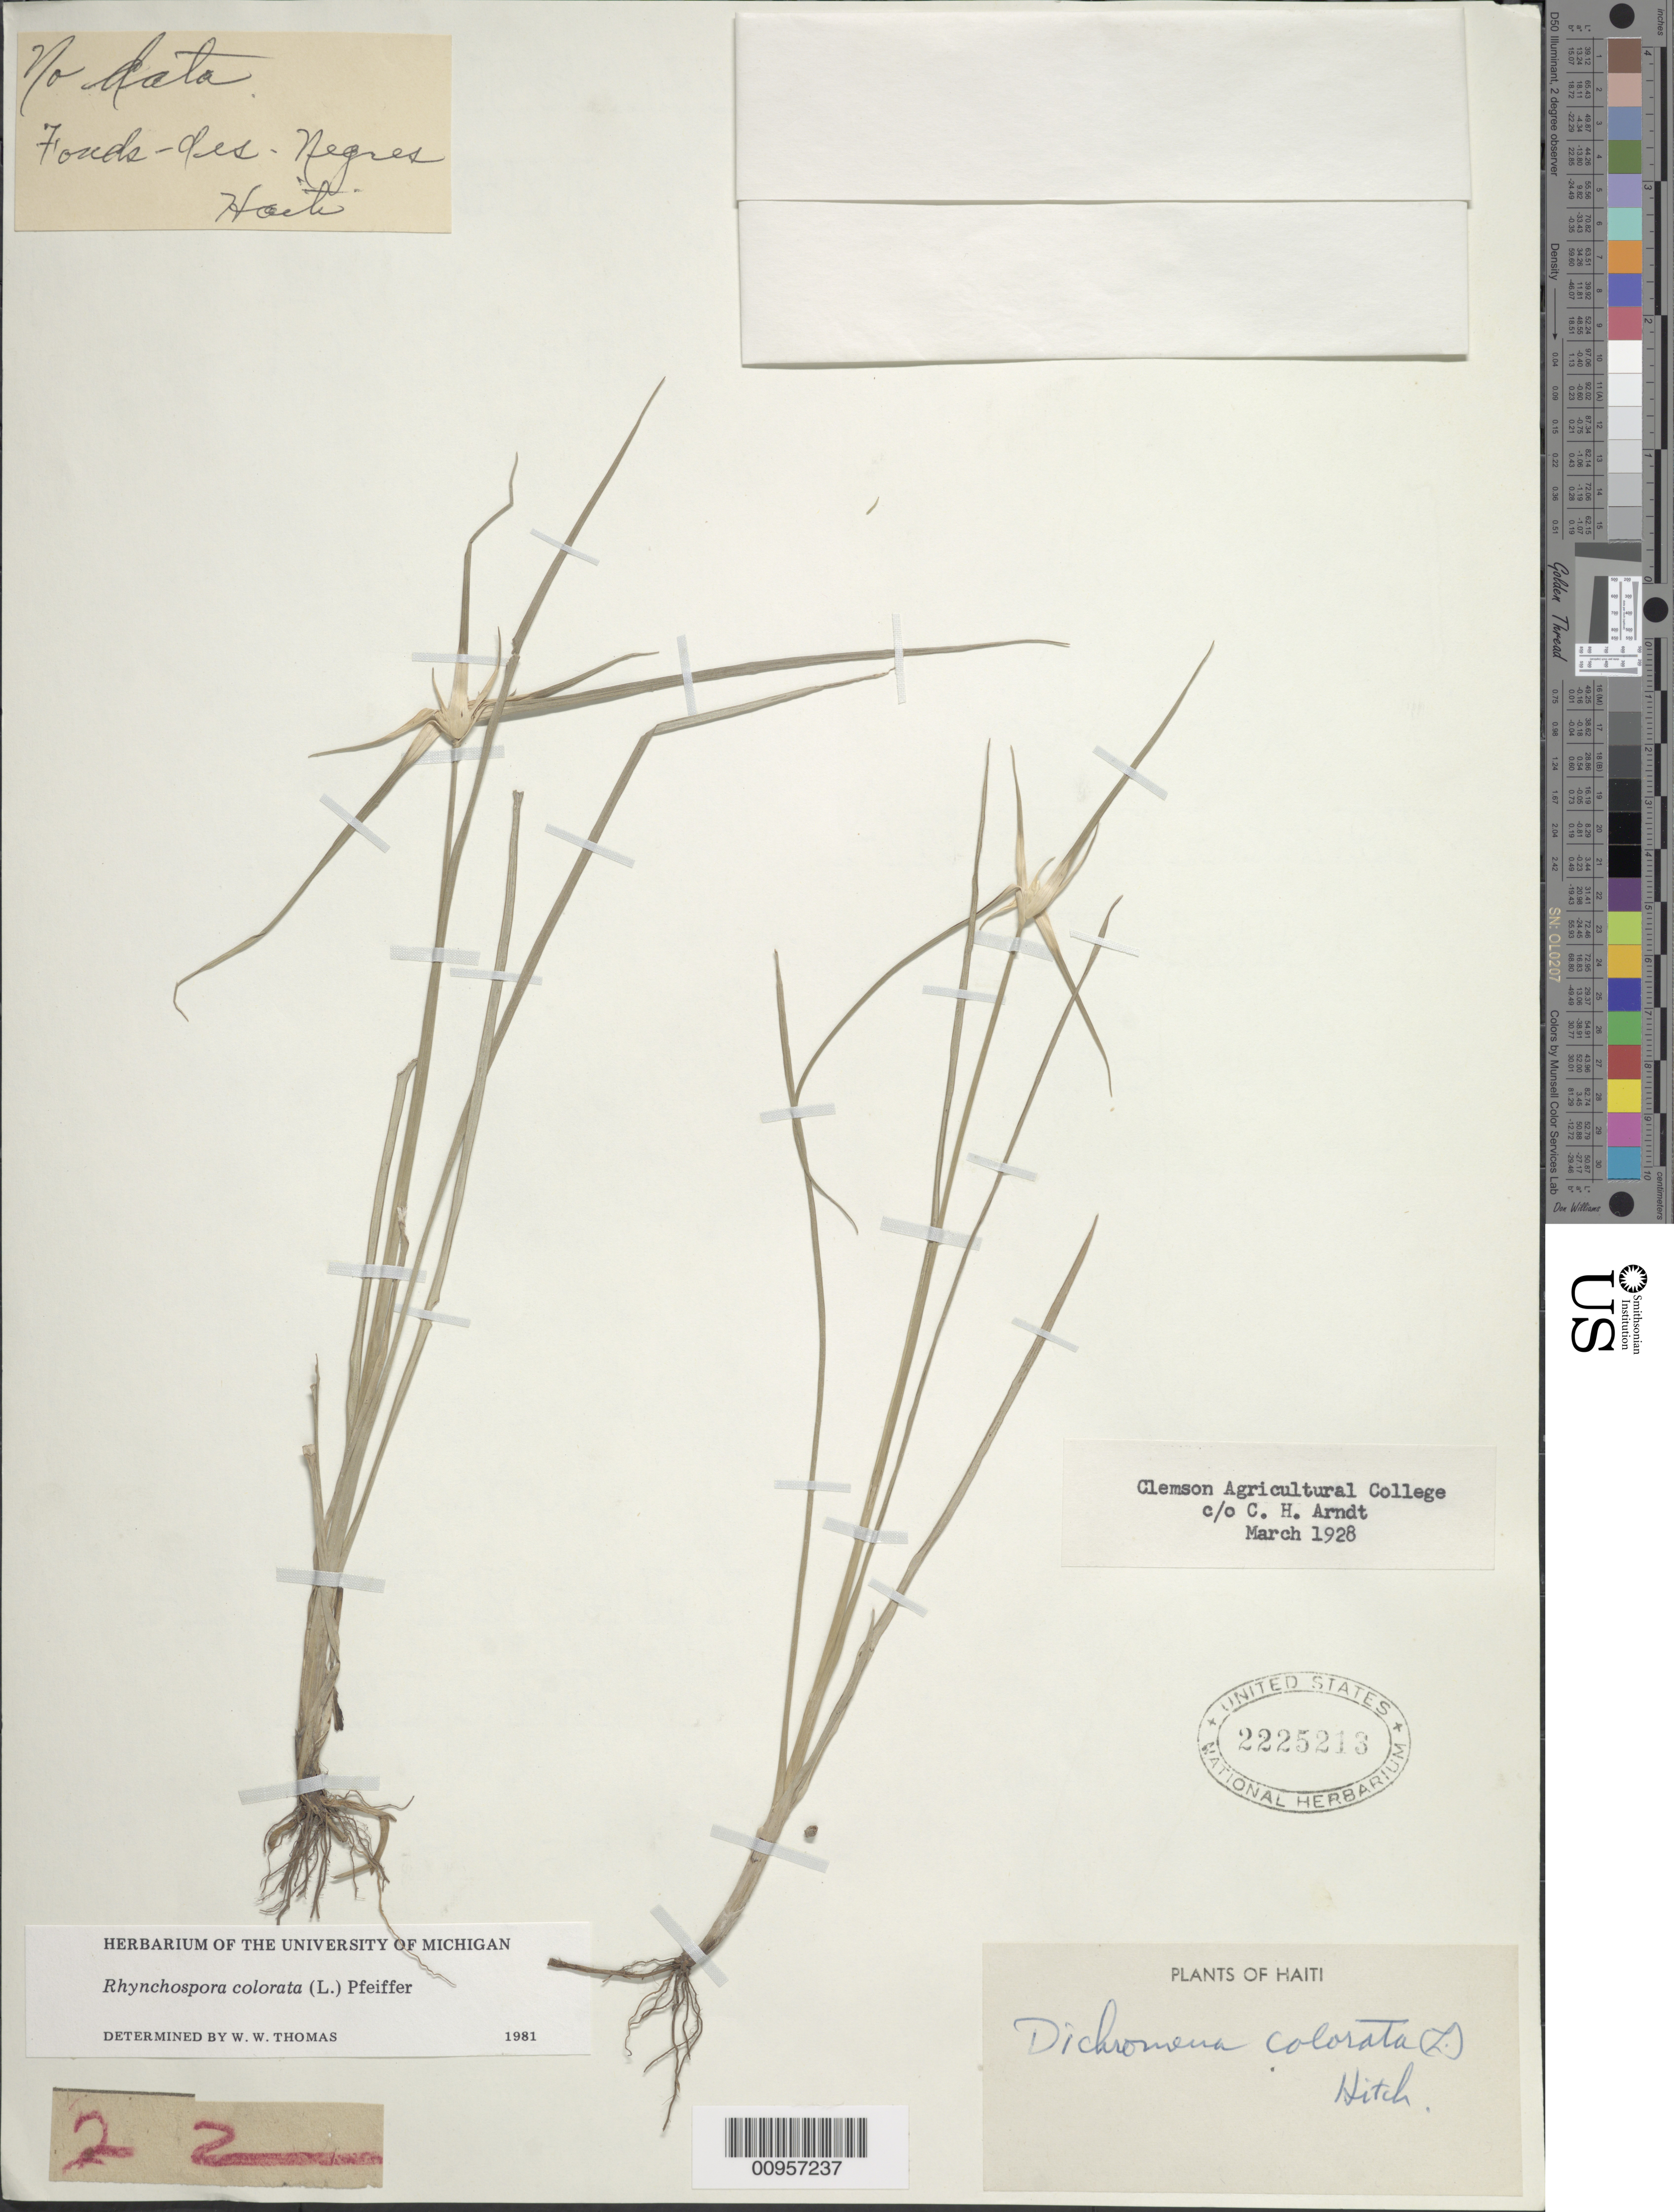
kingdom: Plantae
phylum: Tracheophyta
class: Liliopsida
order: Poales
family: Cyperaceae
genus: Rhynchospora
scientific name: Rhynchospora colorata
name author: (L.) H. Pfeiff.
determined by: Thomas, W. W., (NY), New York Botanical Garden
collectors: C. Arndt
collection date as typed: Mar 1938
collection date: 1938-03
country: Haiti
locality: Fonde des Negres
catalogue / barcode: US 2225213